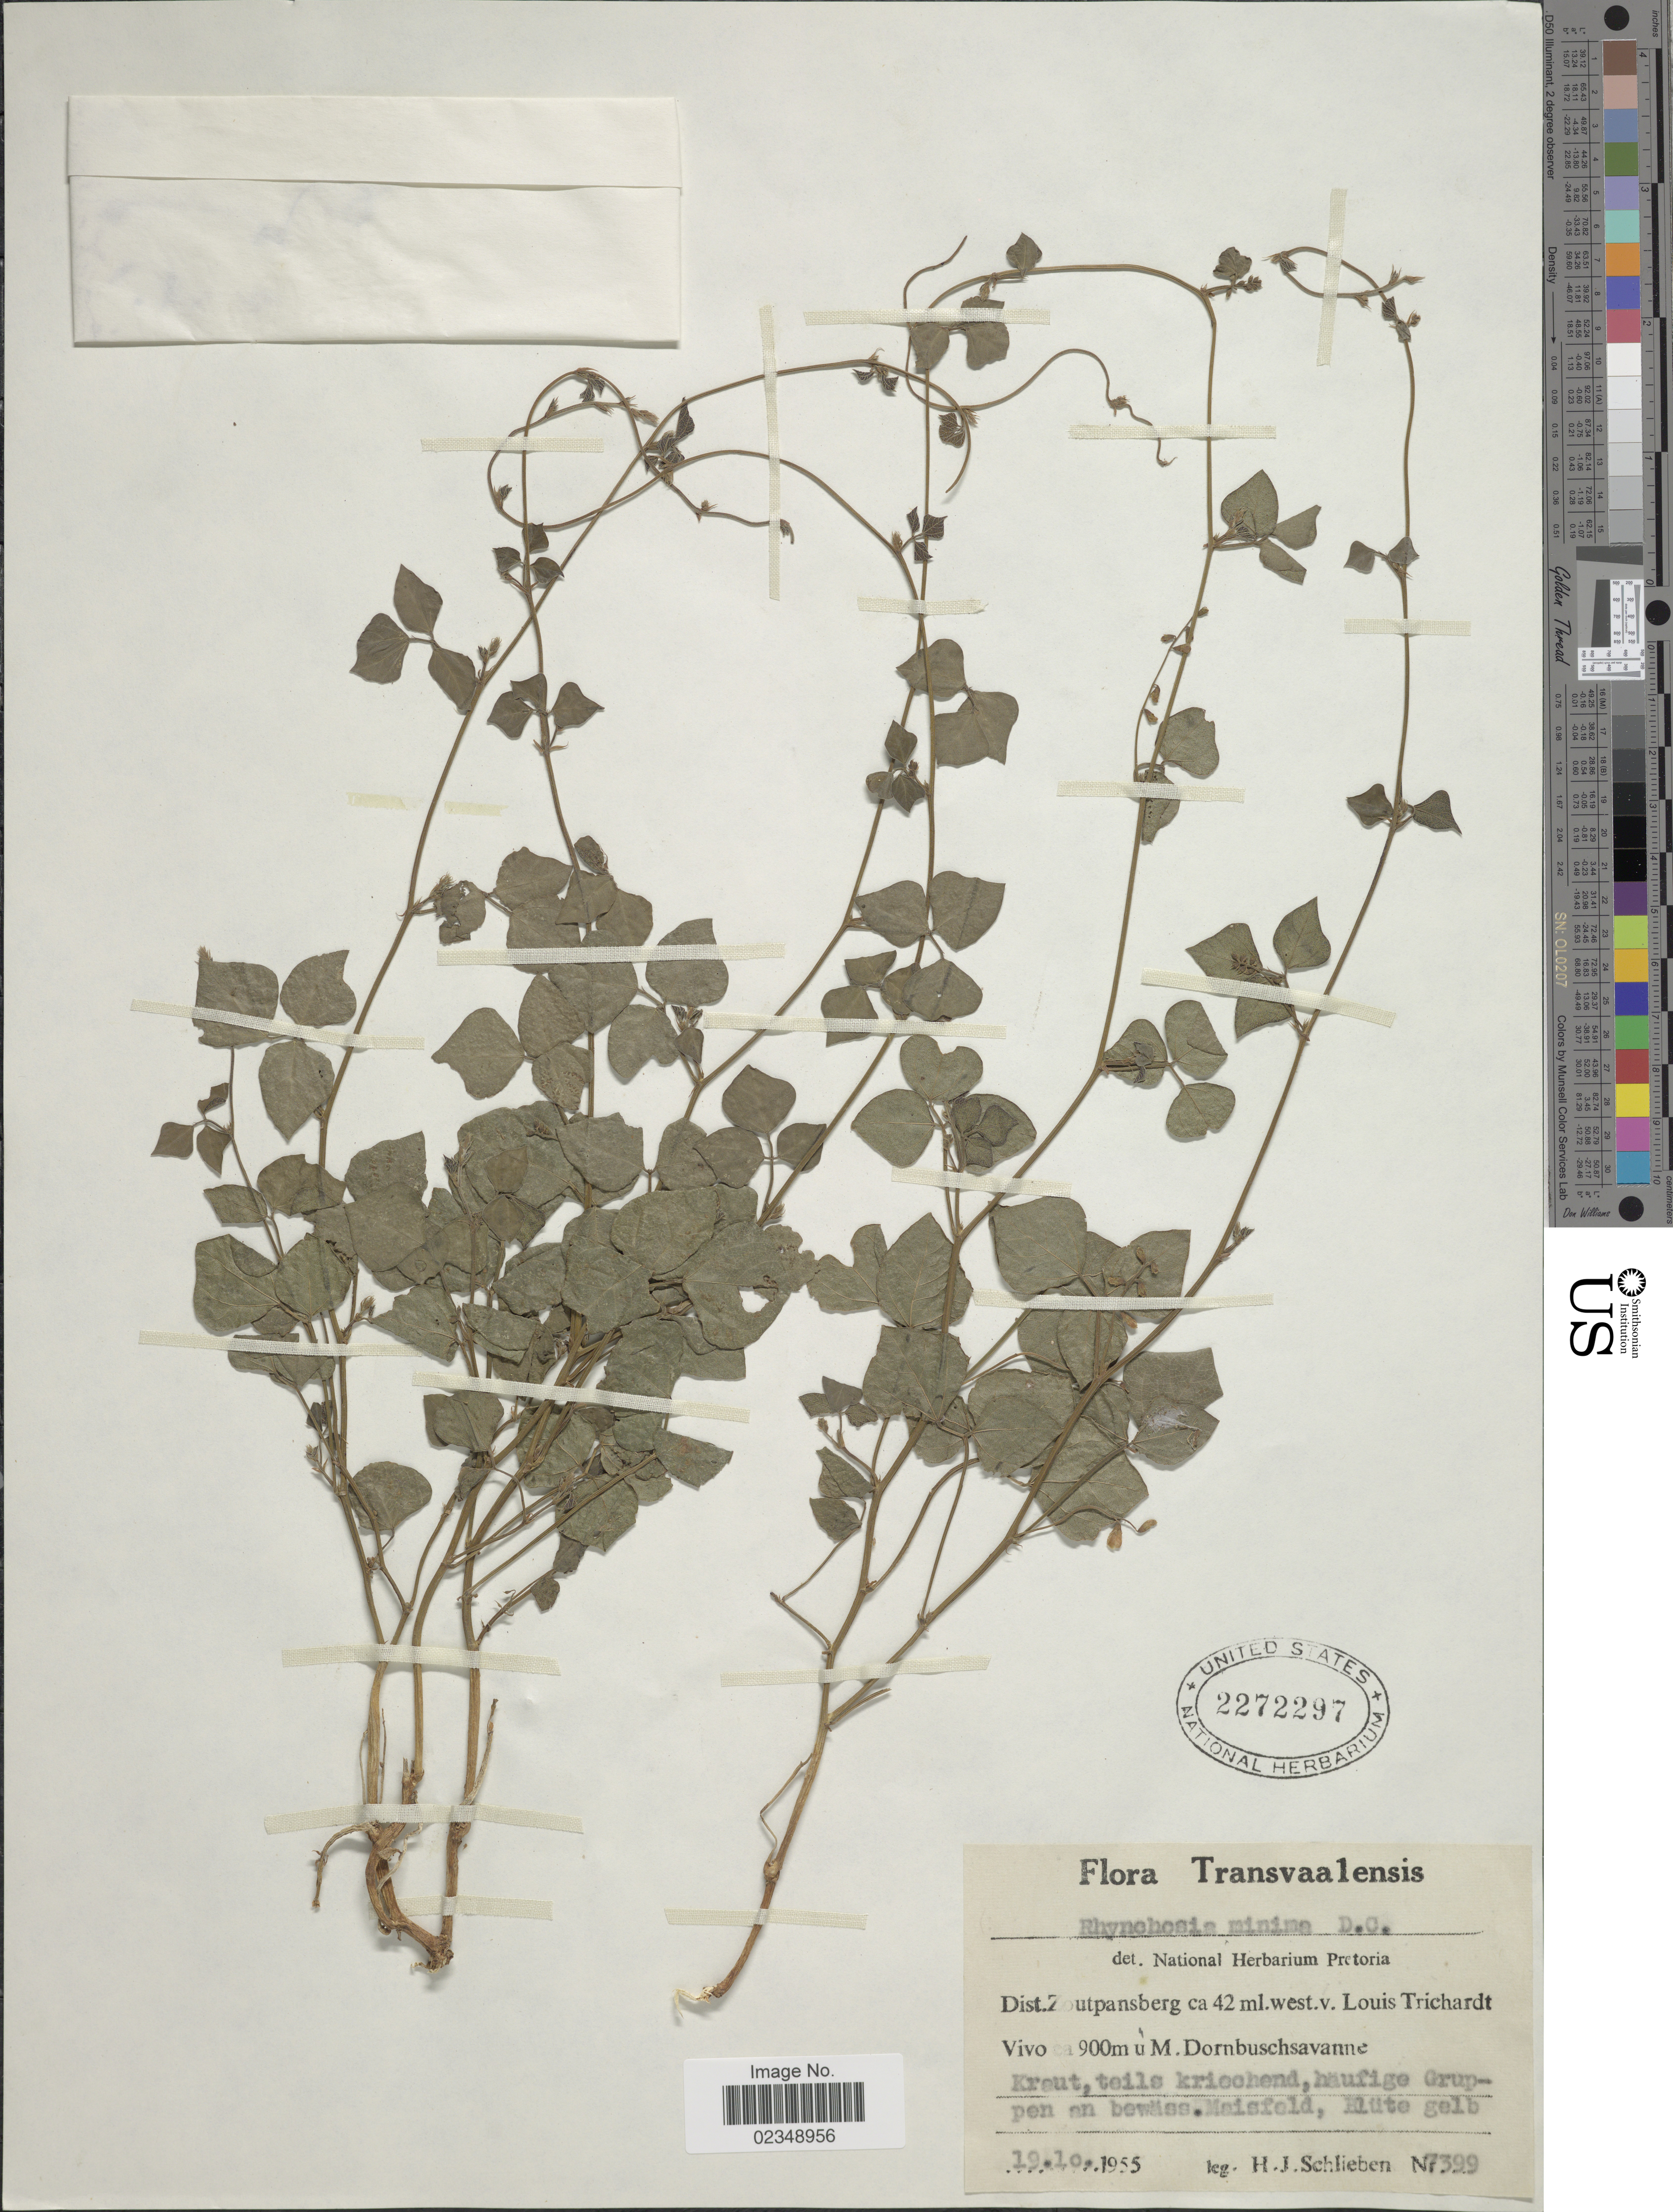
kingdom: Plantae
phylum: Tracheophyta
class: Magnoliopsida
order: Fabales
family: Fabaceae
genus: Rhynchosia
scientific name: Rhynchosia minima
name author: (L.) DC.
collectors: H. J. Schlieben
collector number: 7399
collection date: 1955-10-19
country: South Africa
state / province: Limpopo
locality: Transvaalensis, Dist. Zoutpansberg ca. 42 ml. west v. Louis Trichardt, M. Dornbuschsavanne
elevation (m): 900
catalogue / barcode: US 2272297